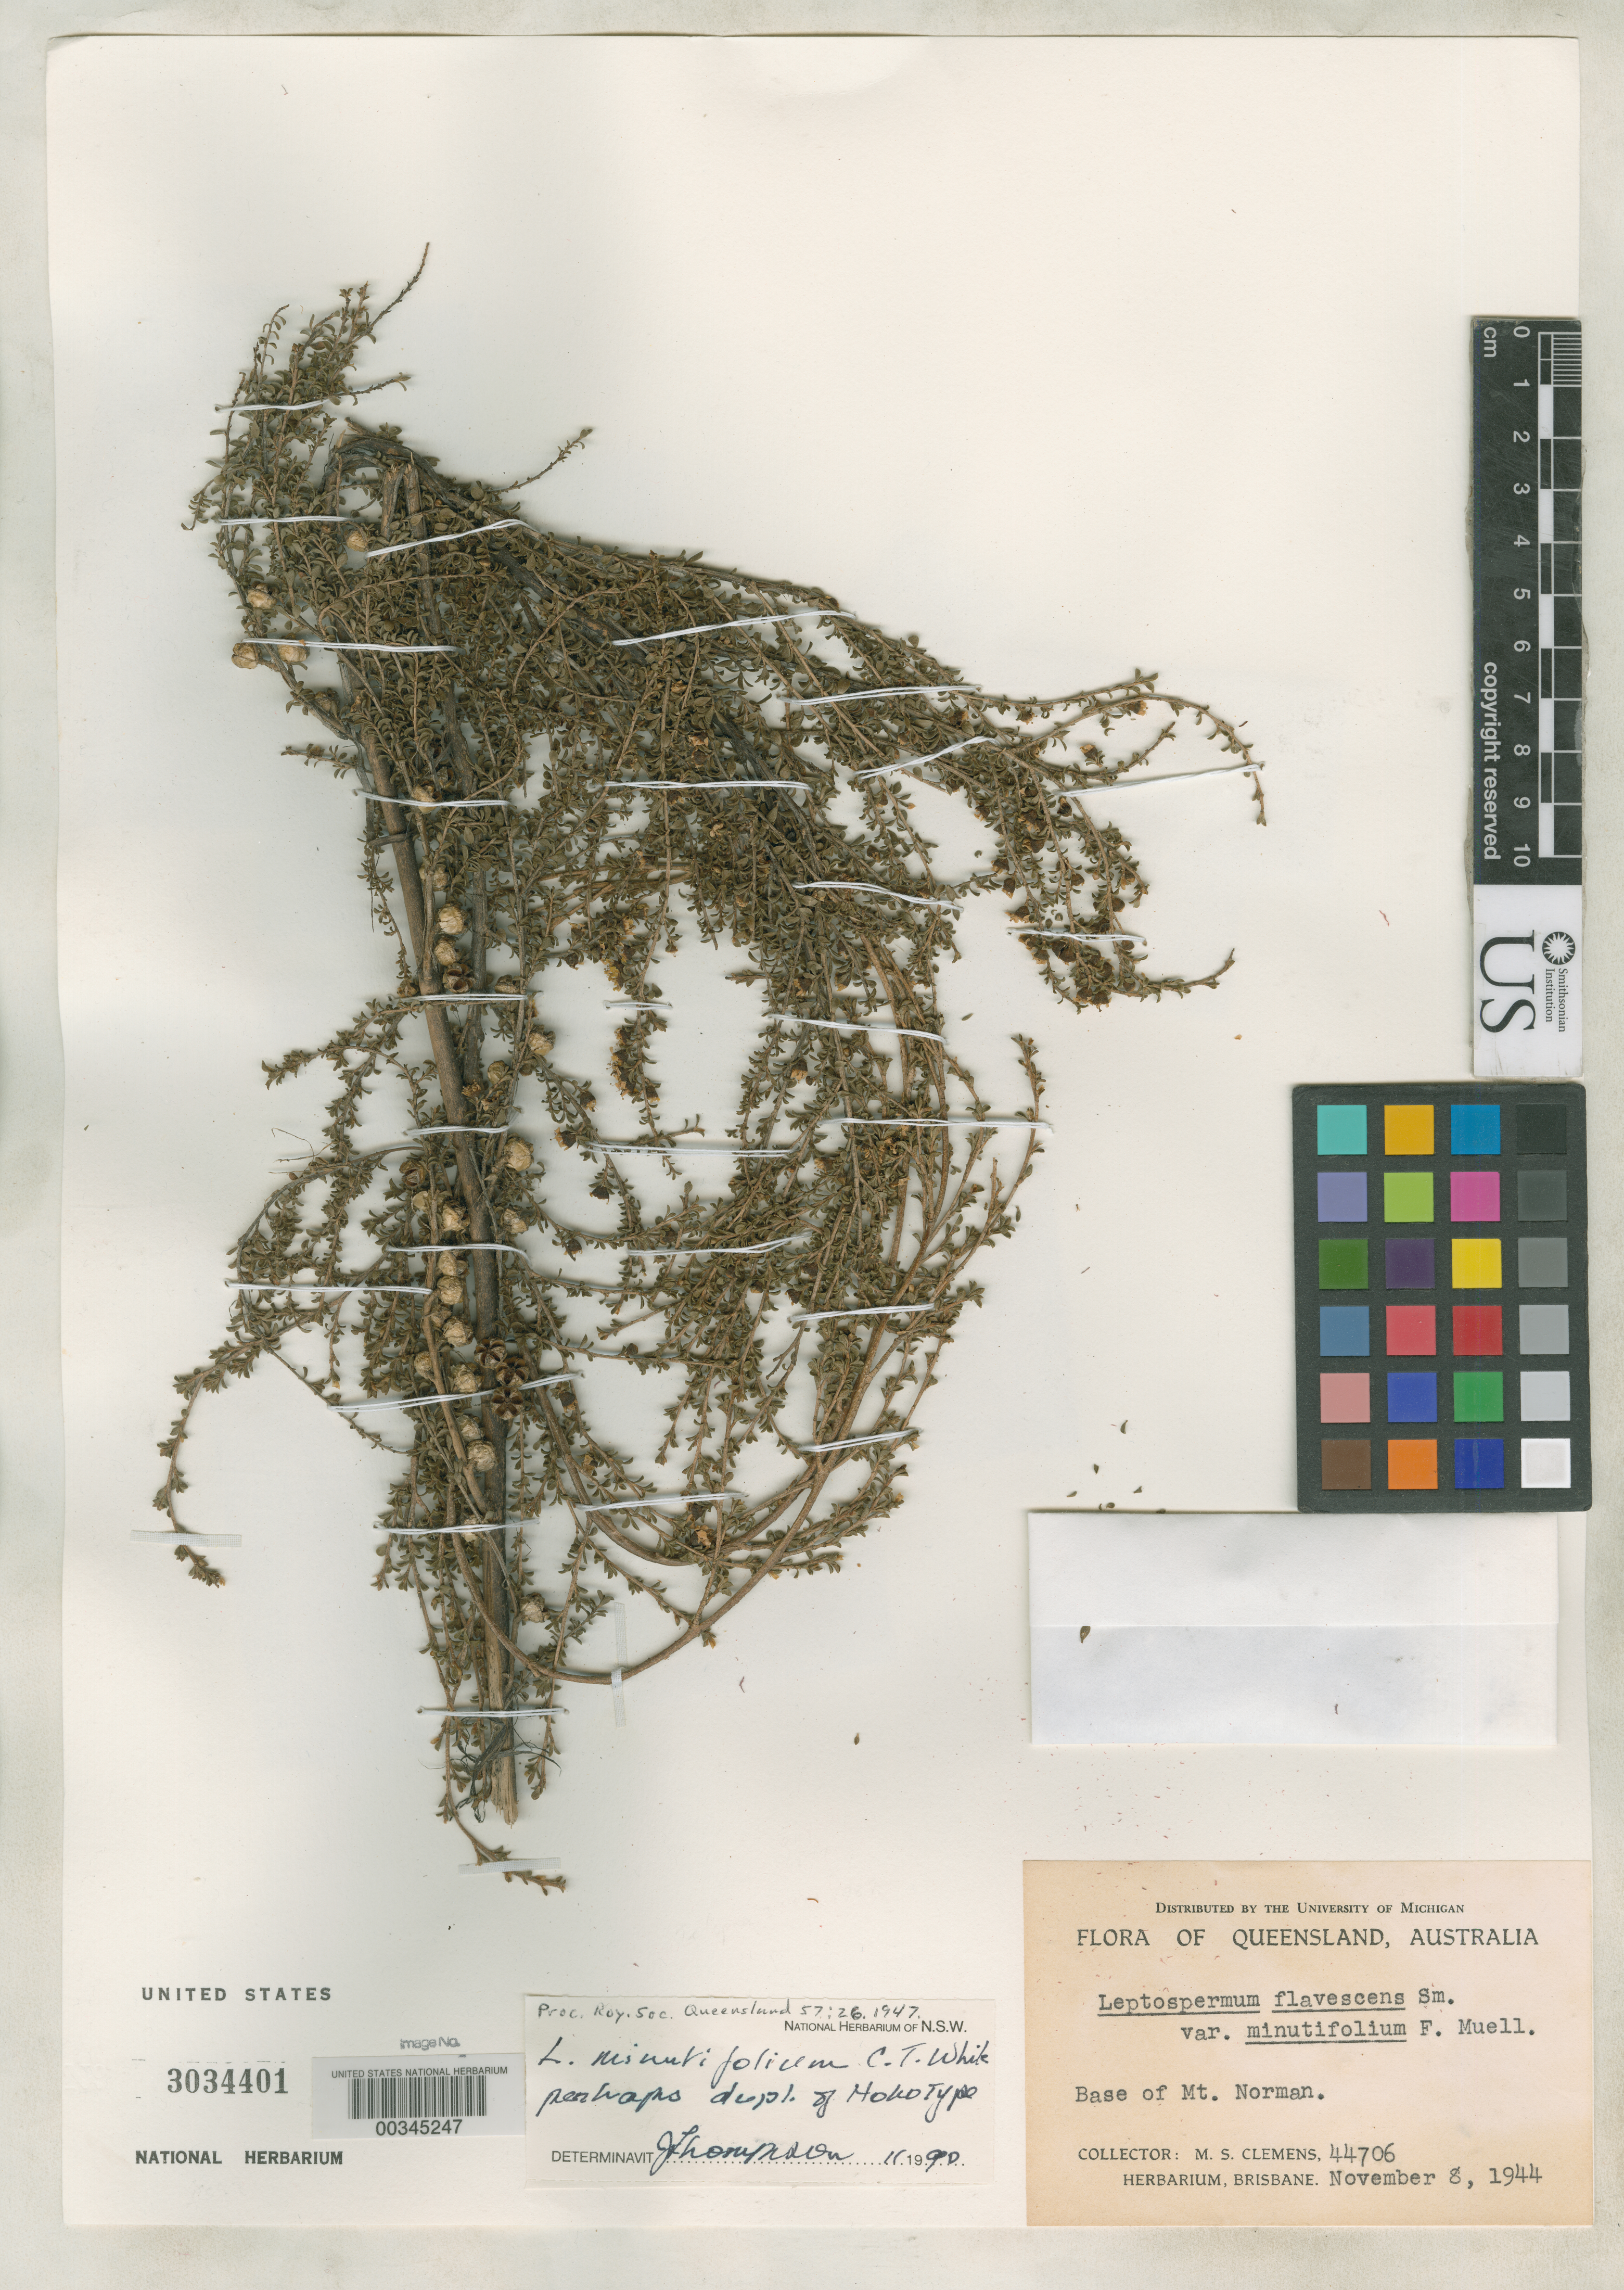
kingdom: Plantae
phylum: Tracheophyta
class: Magnoliopsida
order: Myrtales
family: Myrtaceae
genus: Leptospermum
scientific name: Leptospermum minutifolium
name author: C.T. White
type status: Isotype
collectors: M. S. Clemens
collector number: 44706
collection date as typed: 08 Nov 1944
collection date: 1944-11-08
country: Australia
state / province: Queensland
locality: Base of Mt. Norman.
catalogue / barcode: US 3034401